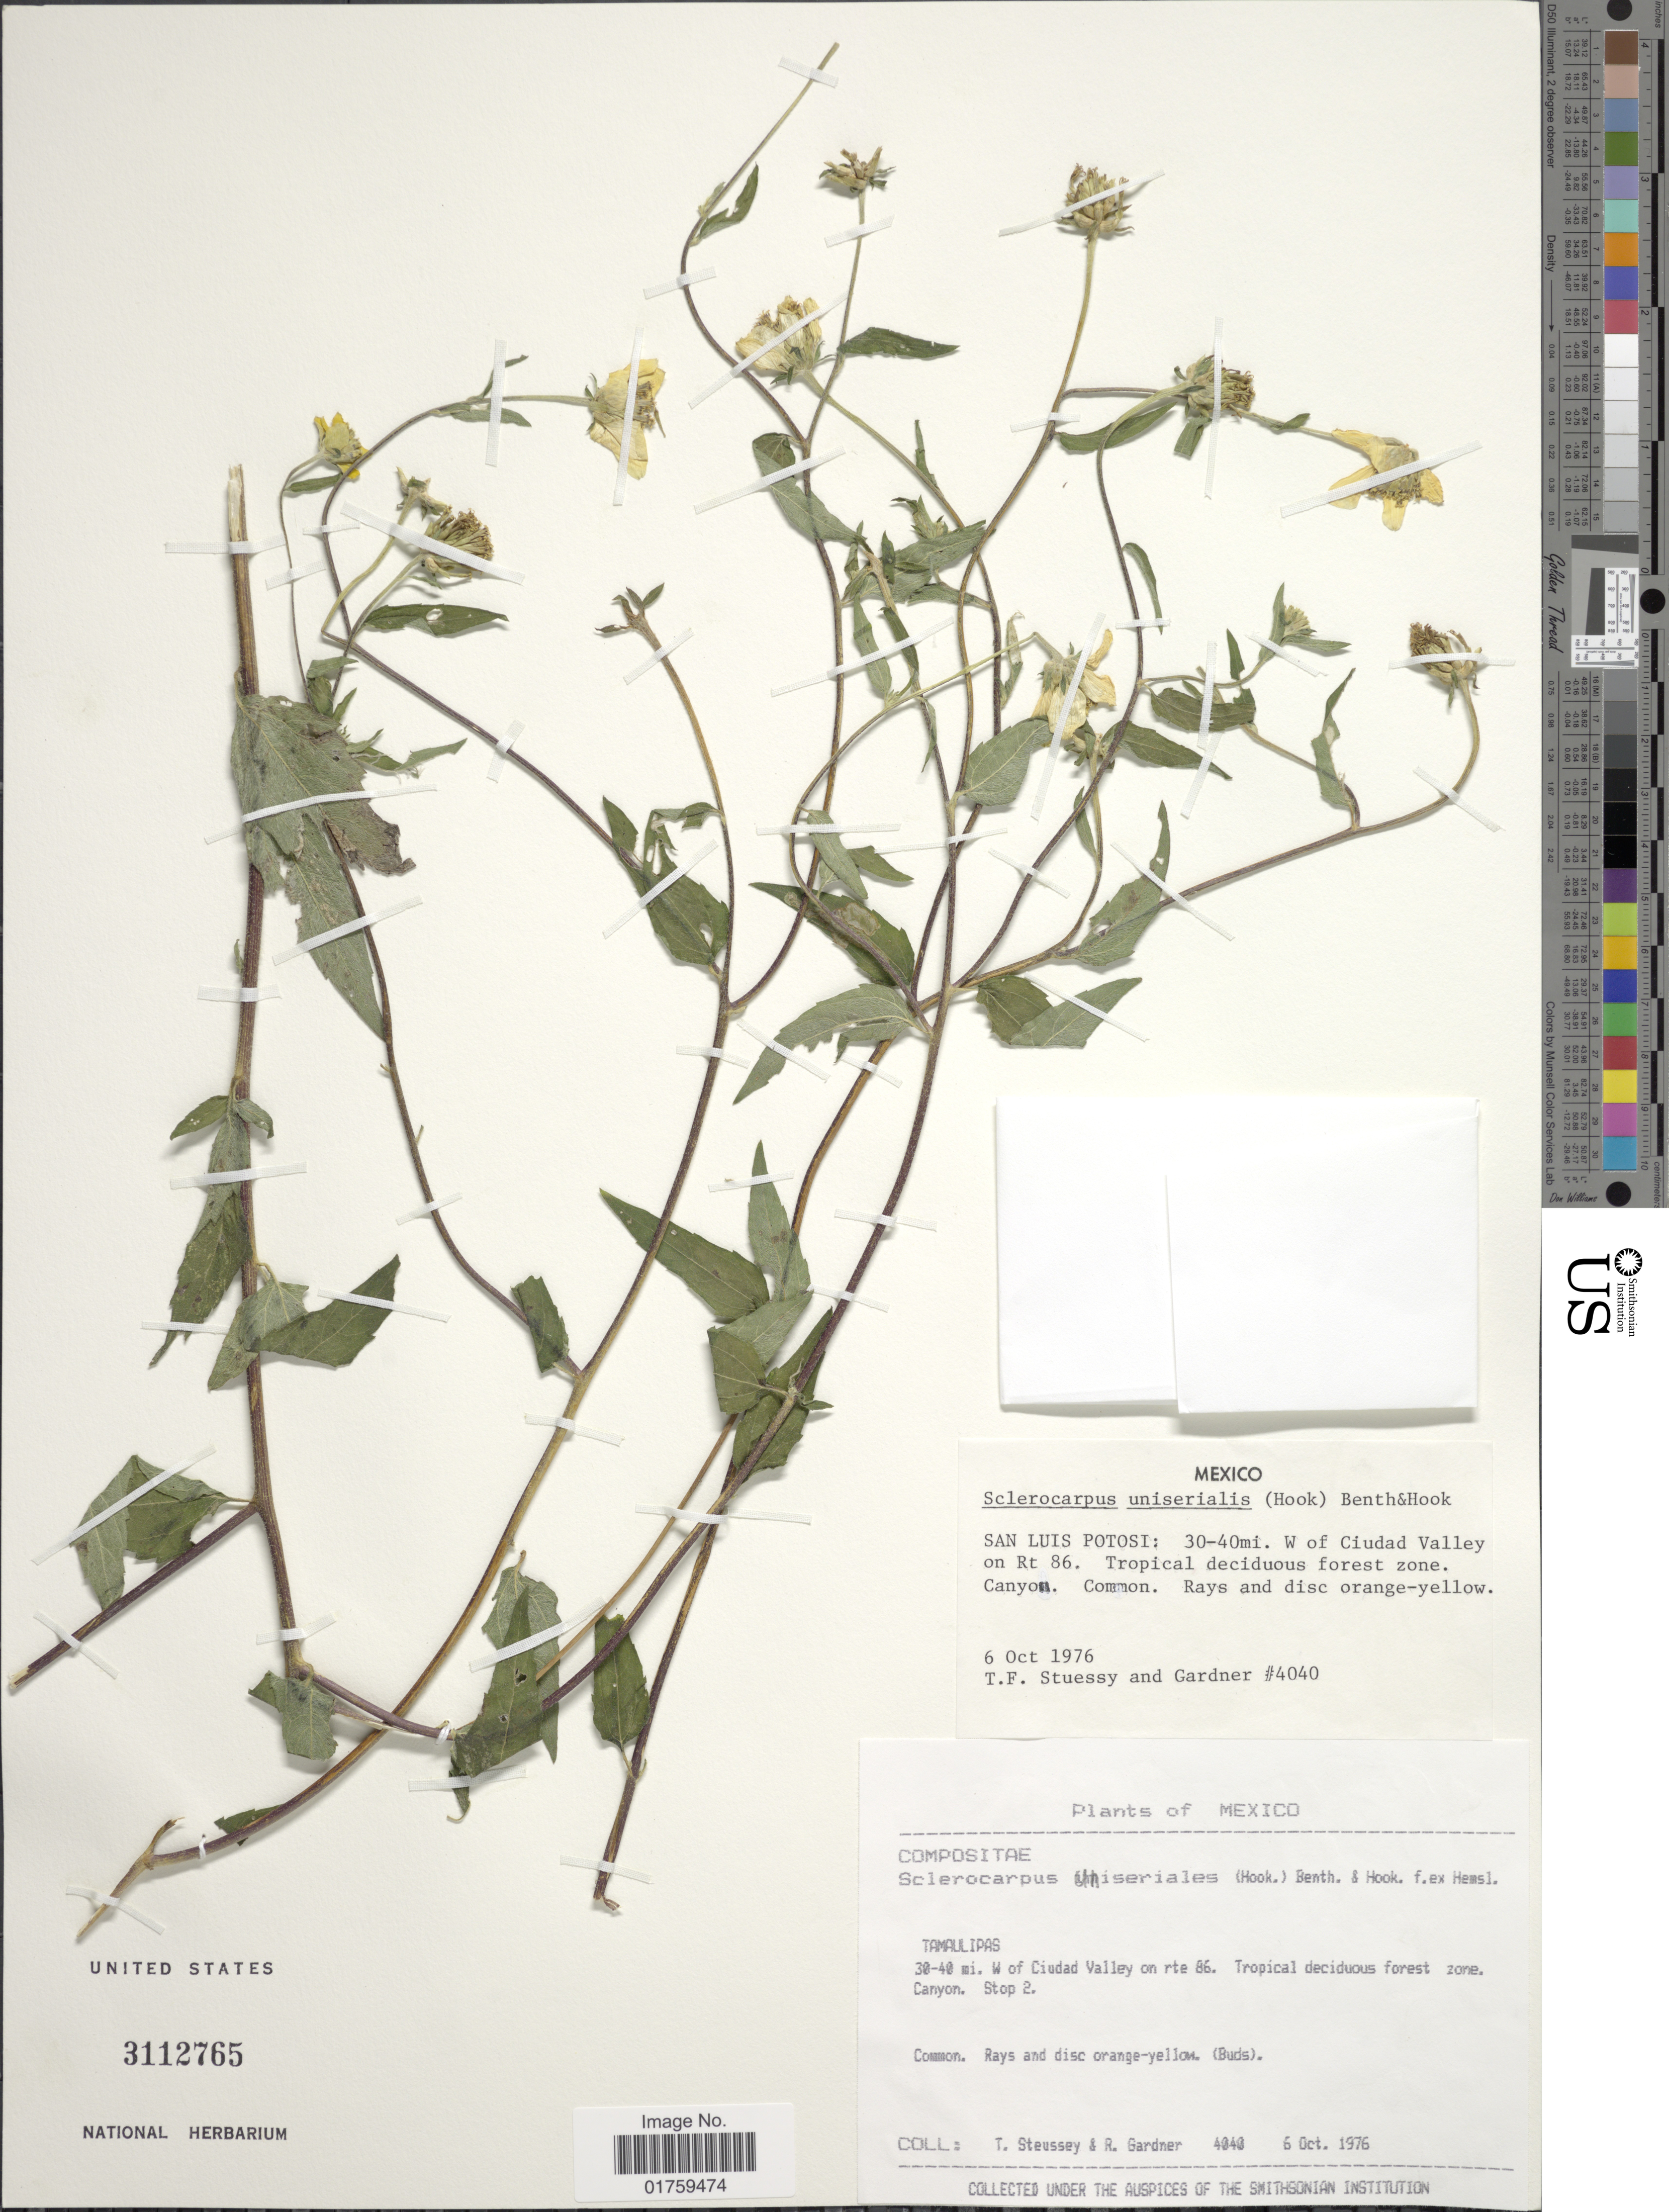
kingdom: Plantae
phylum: Tracheophyta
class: Magnoliopsida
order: Asterales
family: Asteraceae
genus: Sclerocarpus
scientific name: Sclerocarpus uniserialis var. frutescens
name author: (Brandegee) Feddema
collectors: T. Steussy & R. Gardner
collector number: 4040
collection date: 1976-10-06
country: Mexico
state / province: Tamaulipas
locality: Tamaulipas. 30-40 mi. W. of Ciudad Valley on rte 866. Tropical deciduous forest zone. Canyon. Stop 2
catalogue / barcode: US 3112765